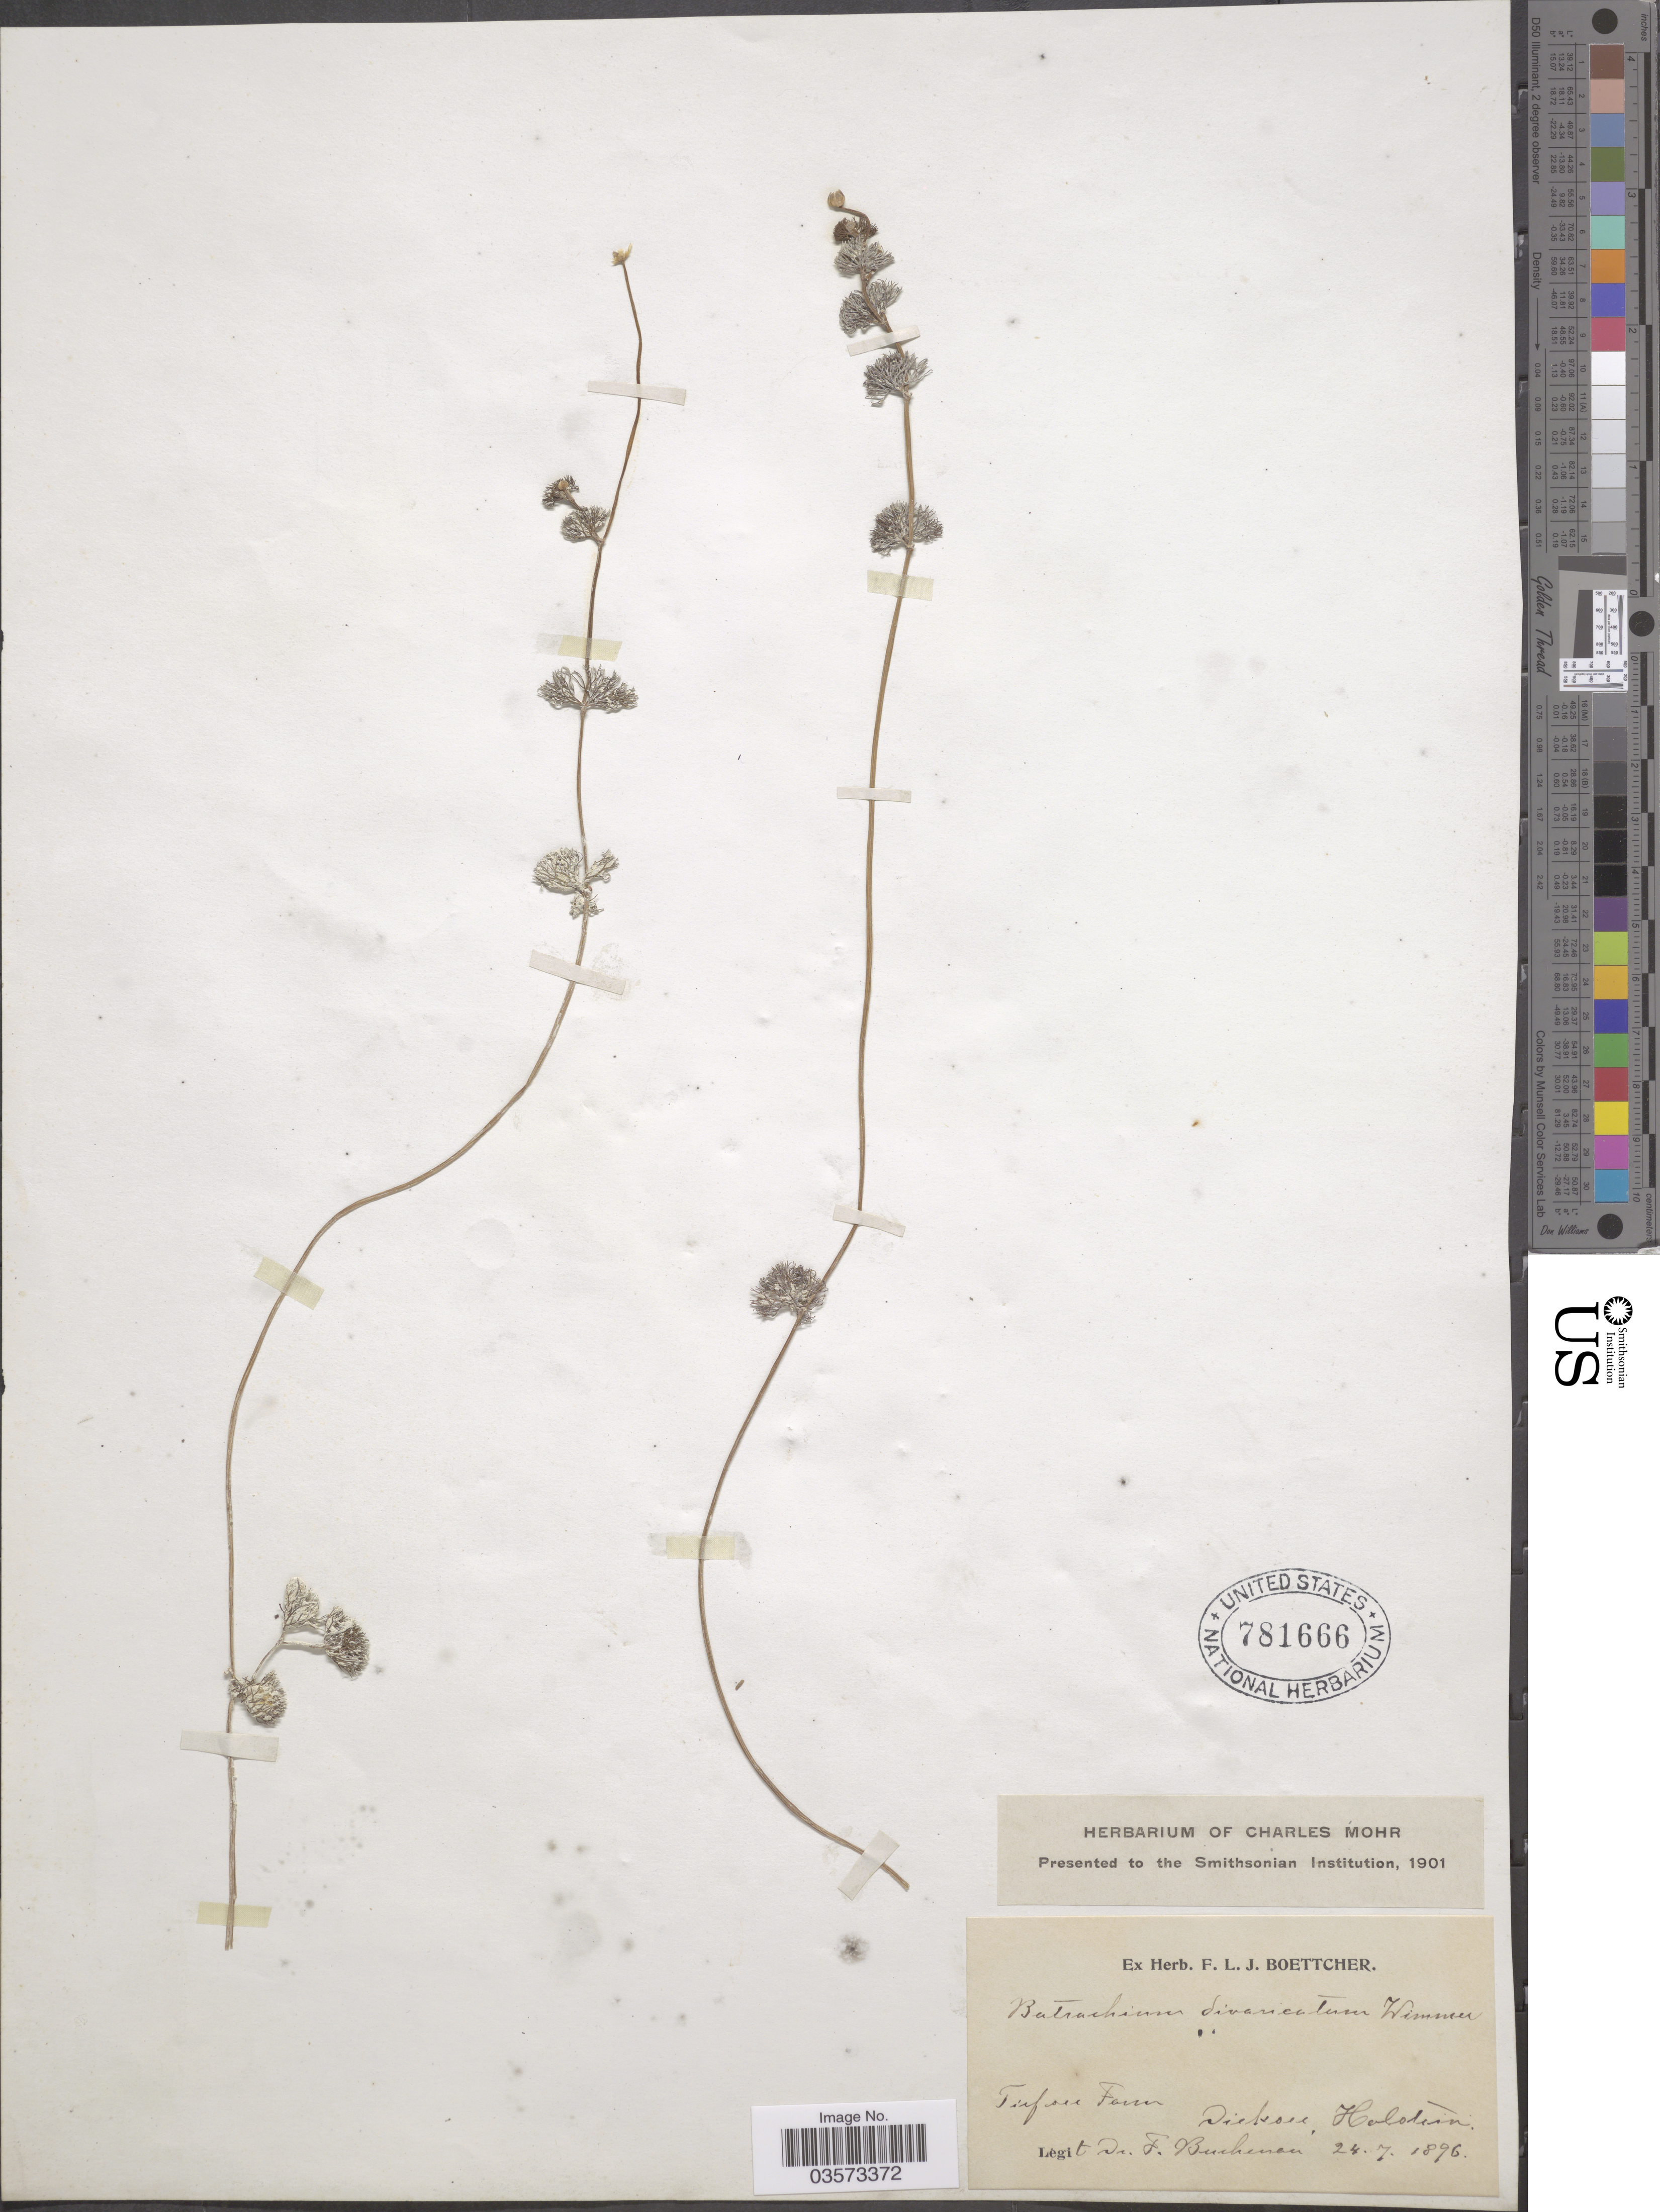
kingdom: Plantae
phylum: Tracheophyta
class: Magnoliopsida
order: Ranunculales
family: Ranunculaceae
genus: Ranunculus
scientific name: Ranunculus trichophyllus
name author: Chaix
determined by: Strong, Mark T., (BOT), Smithsonian Institution - National Museum of Natural History (UNITED STATES)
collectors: F. Buchenau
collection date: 1896-07-24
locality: Tirfone Farm Dickoll, Holduin. [interpreted]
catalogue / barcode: US 781666